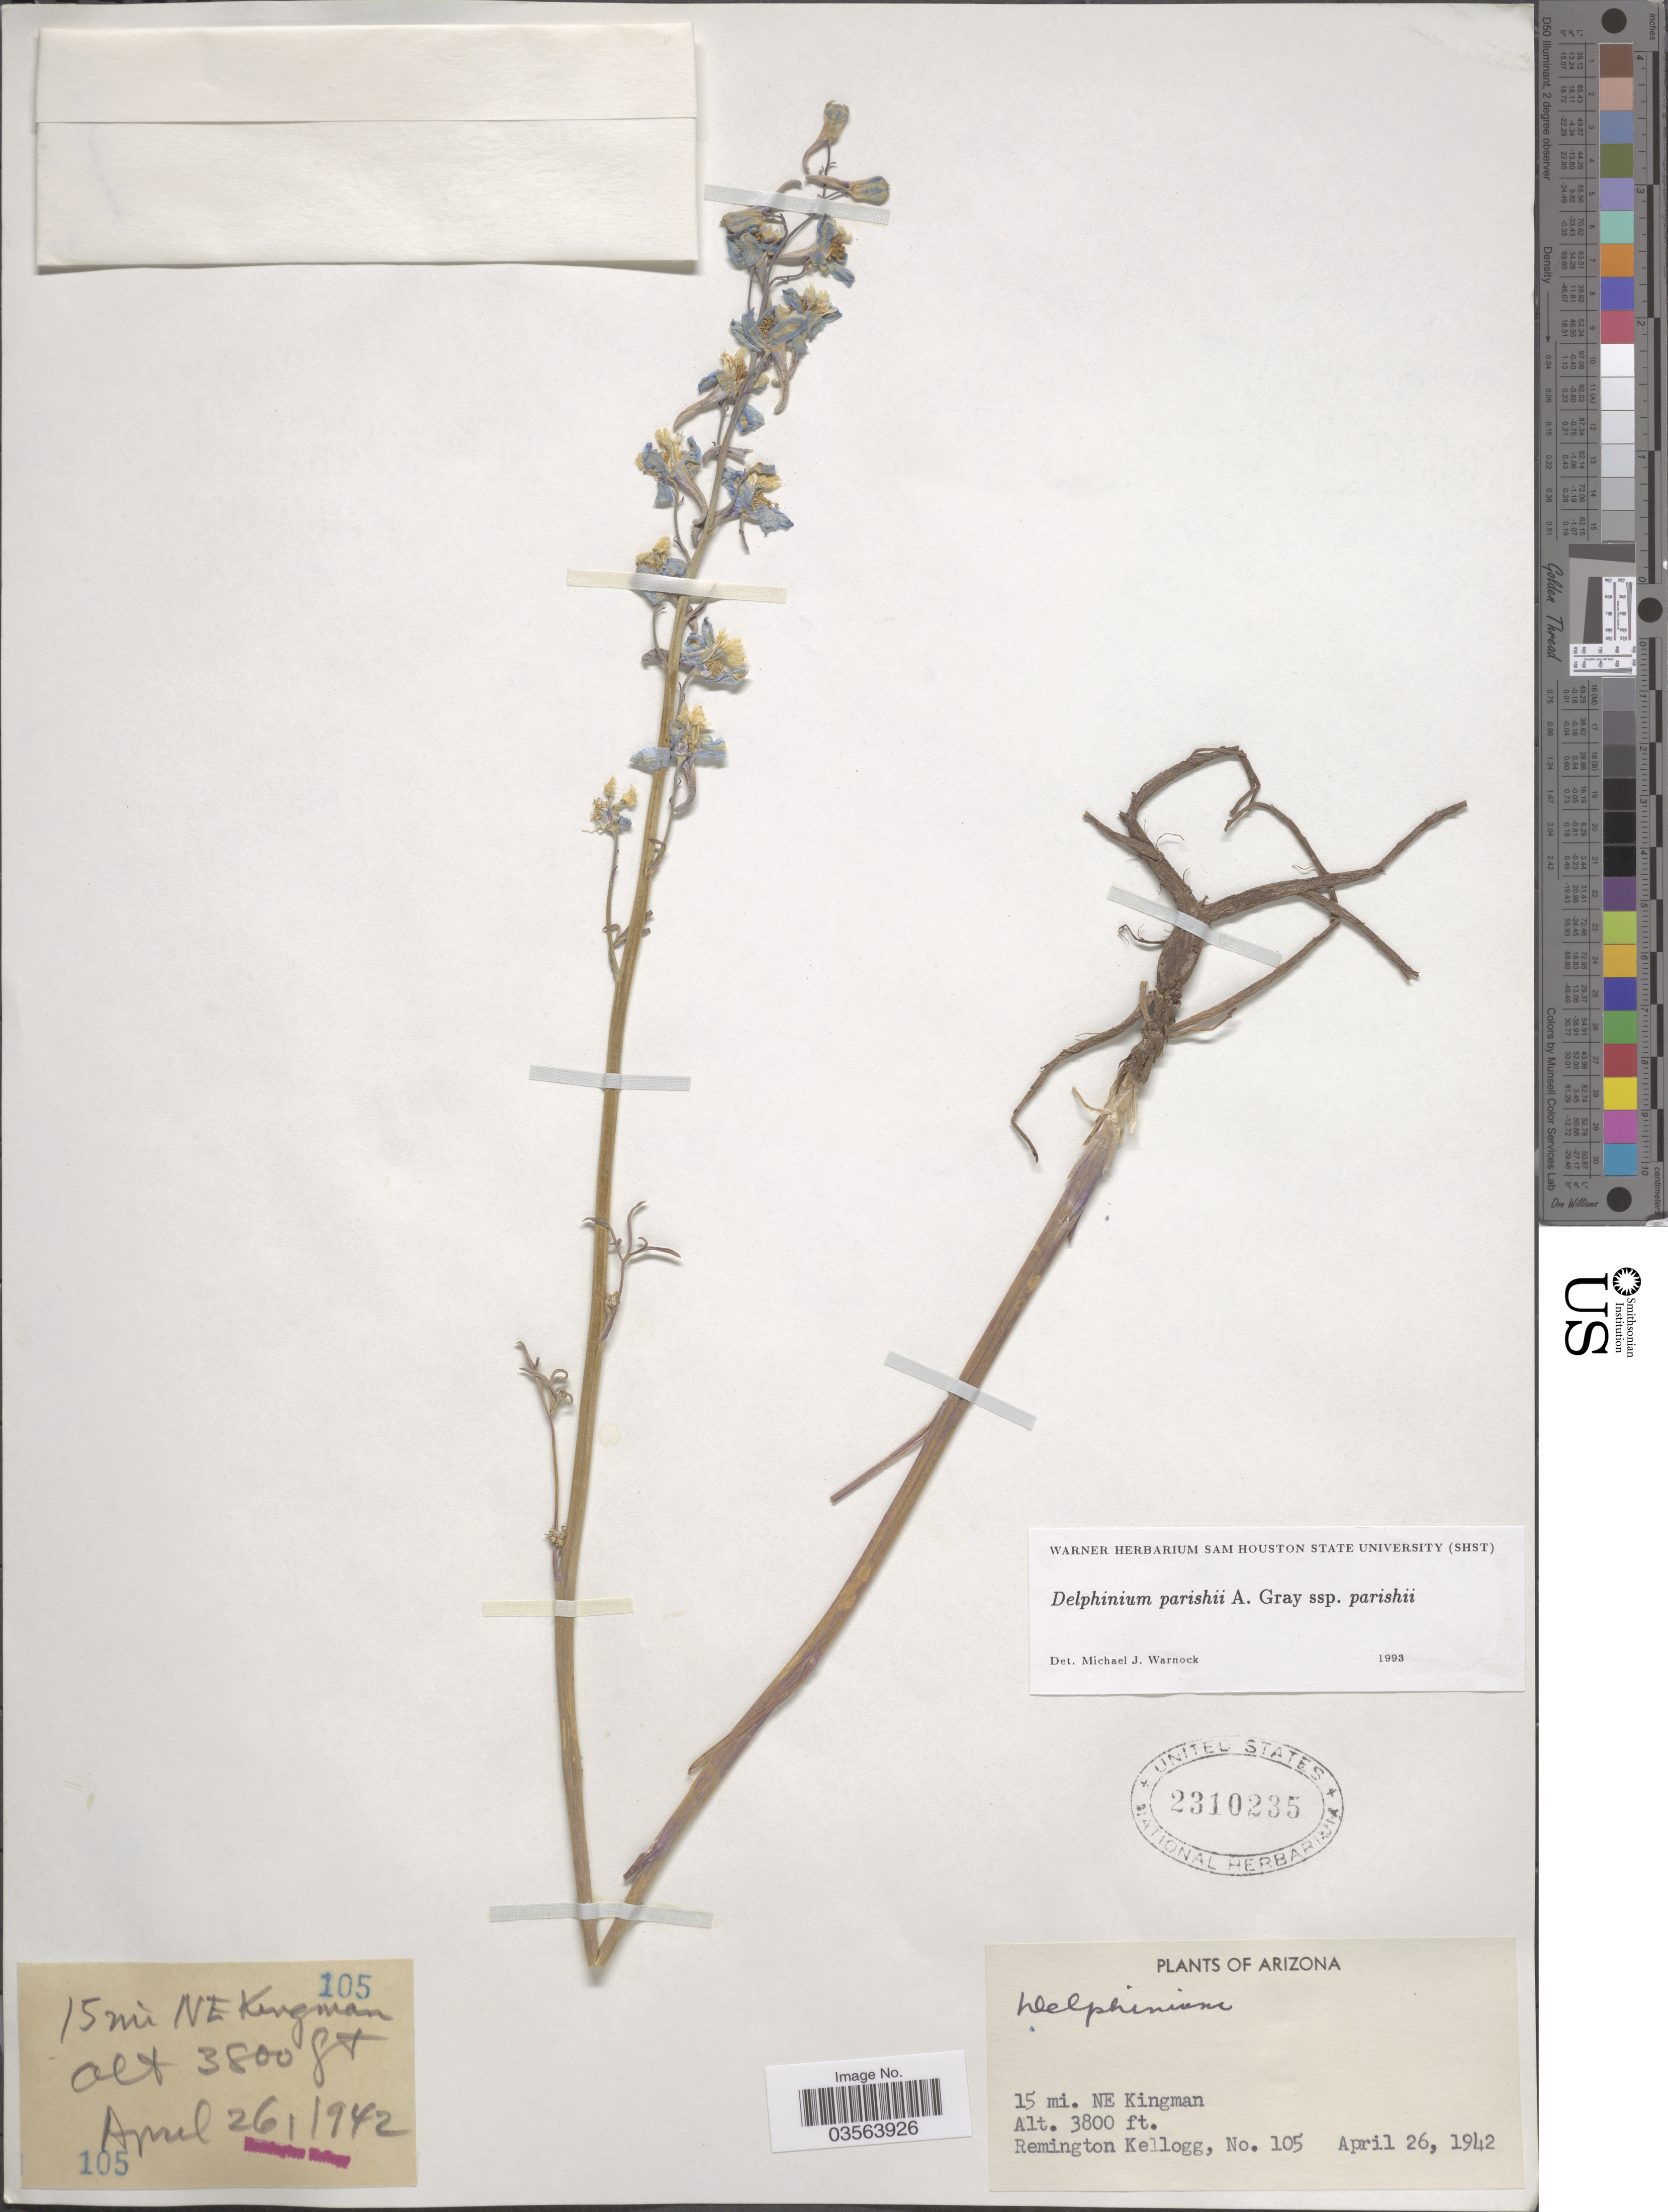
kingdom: Plantae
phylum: Tracheophyta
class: Magnoliopsida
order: Ranunculales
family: Ranunculaceae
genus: Delphinium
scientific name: Delphinium parishii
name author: A. Gray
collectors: R. Kellogg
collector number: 105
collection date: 1942-04-26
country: United States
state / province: Arizona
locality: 15 mi. NE Kingman.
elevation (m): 1158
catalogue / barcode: US 2310235